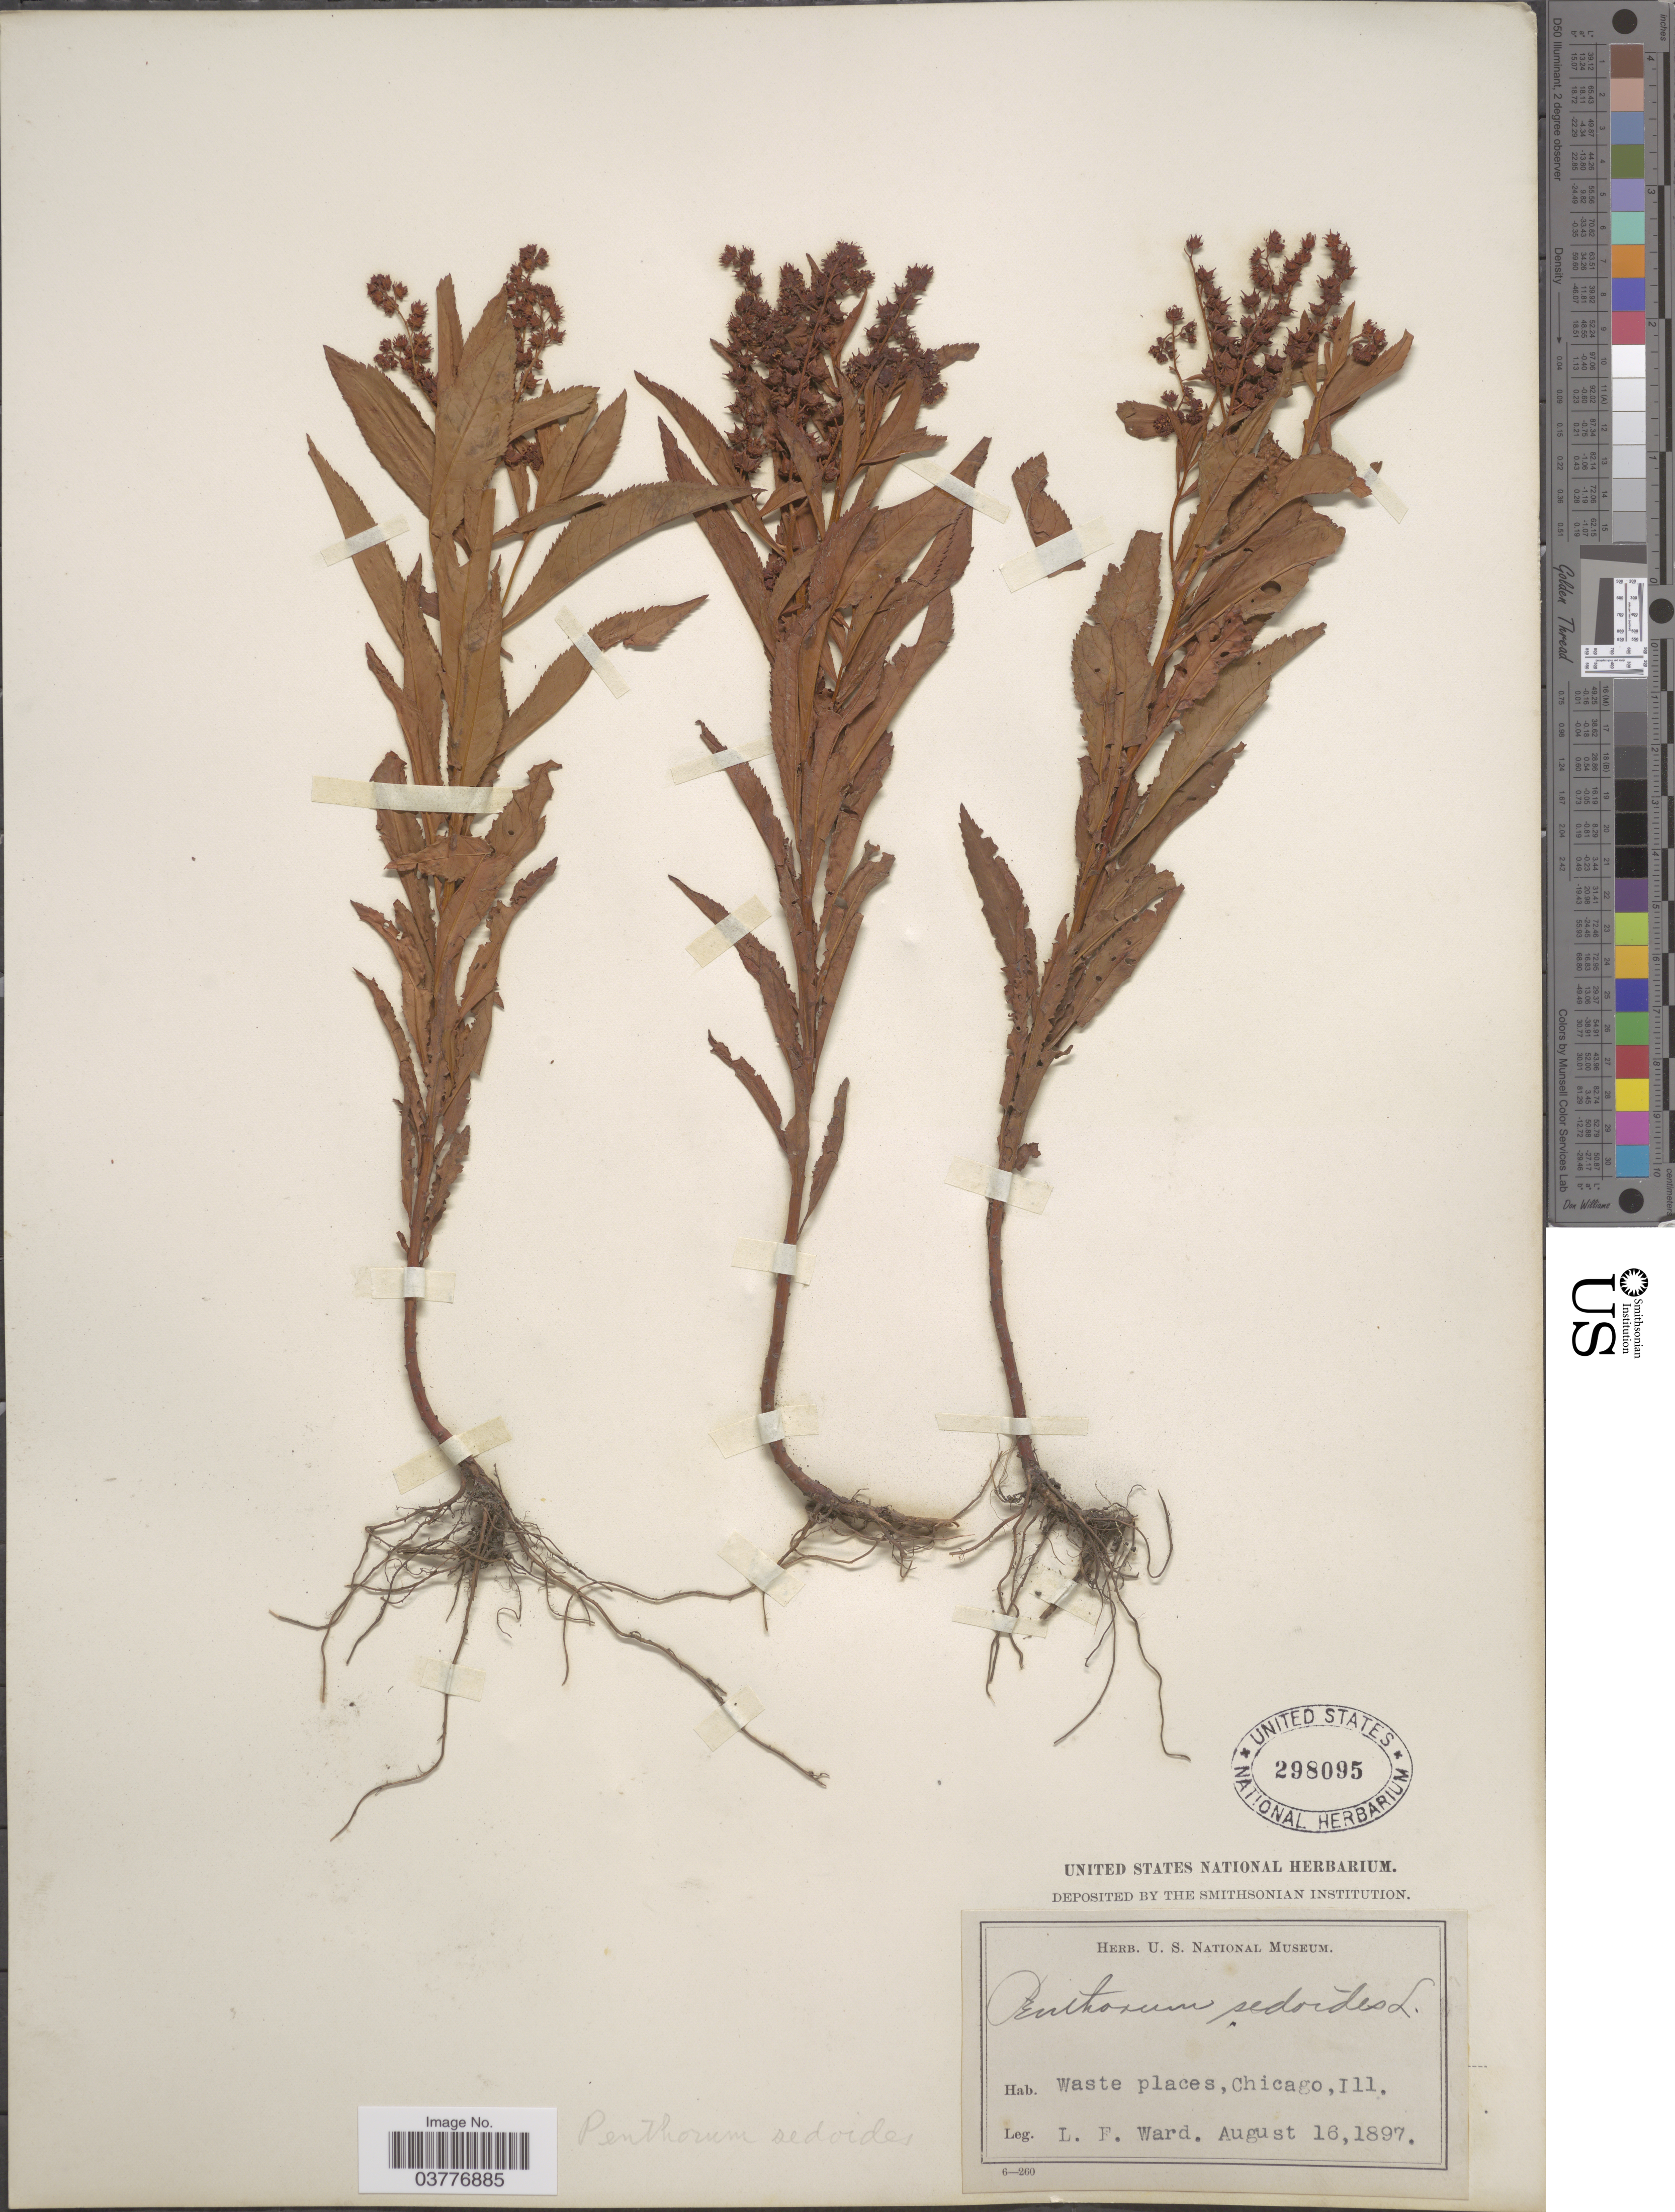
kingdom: Plantae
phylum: Tracheophyta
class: Magnoliopsida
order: Saxifragales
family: Penthoraceae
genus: Penthorum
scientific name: Penthorum sedoides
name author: L.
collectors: L. Ward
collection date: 1897-08-16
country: United States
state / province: Illinois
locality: Waste places, Chicago.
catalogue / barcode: US 298095